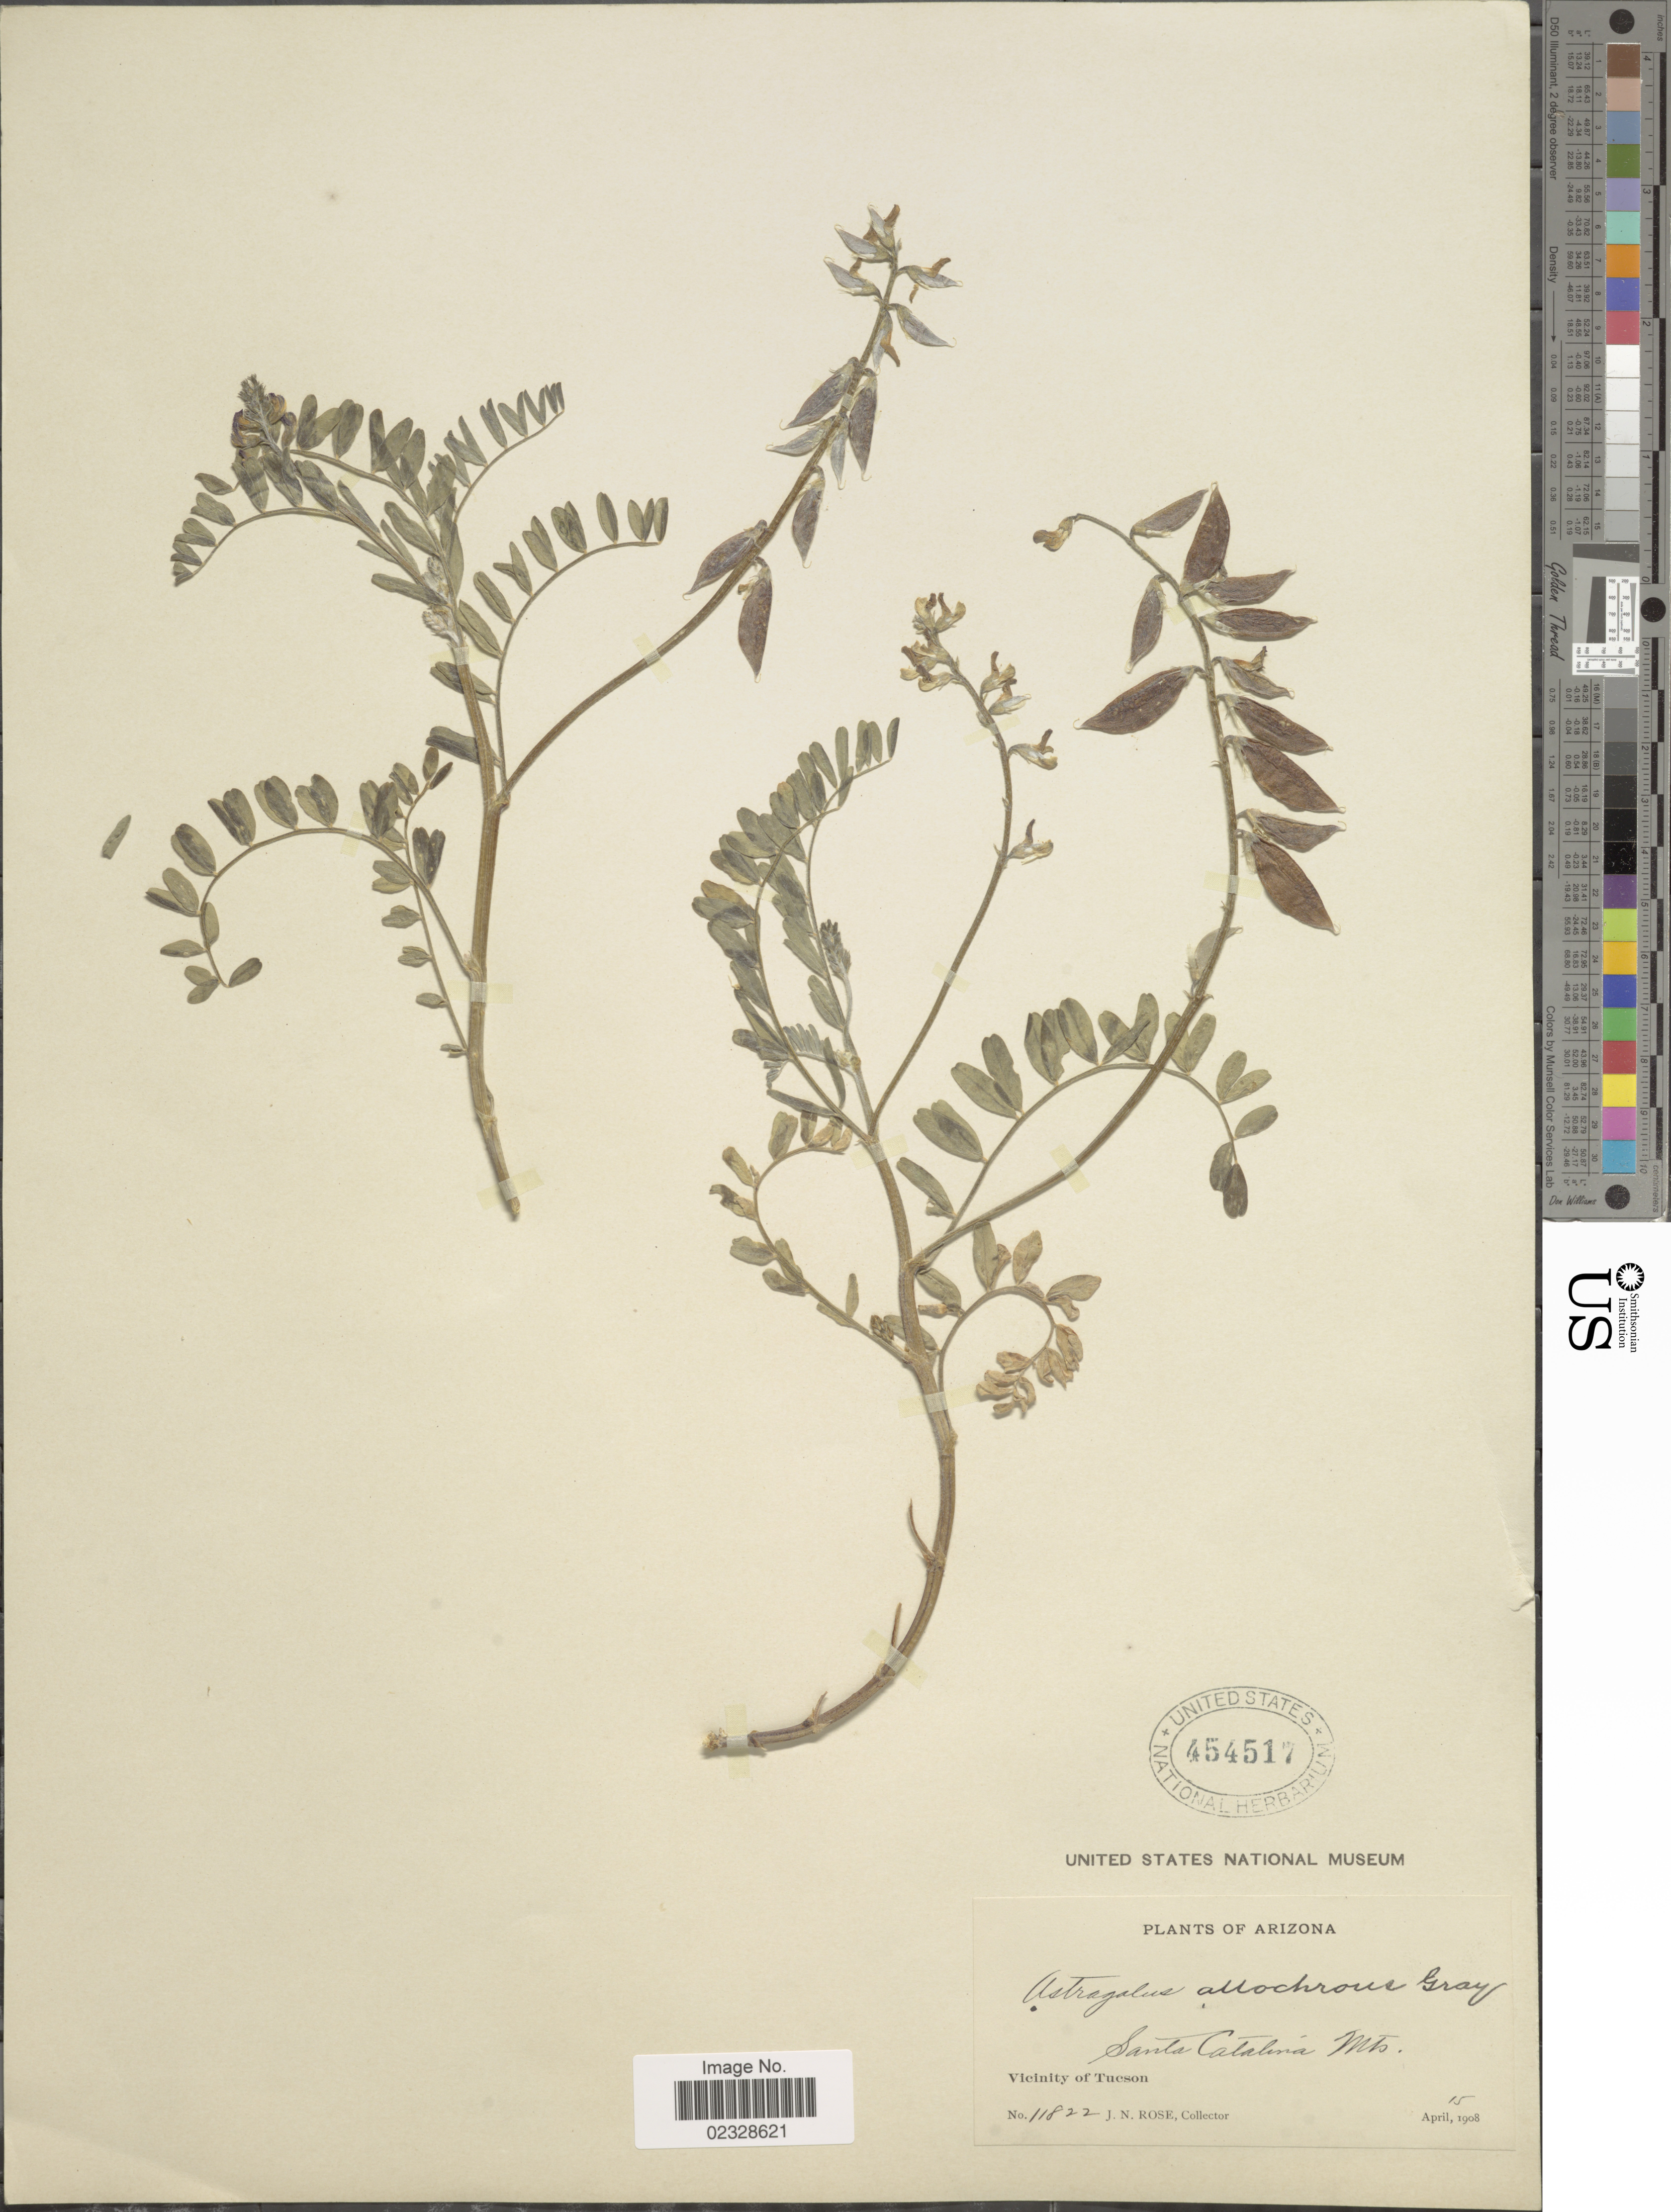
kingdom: Plantae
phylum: Tracheophyta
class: Magnoliopsida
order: Fabales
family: Fabaceae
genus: Astragalus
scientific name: Astragalus allochrous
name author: A. Gray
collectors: J. N. Rose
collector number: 11822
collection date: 1908-04-15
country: United States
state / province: Arizona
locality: Santa Catalina Mts. Vicinity of Tucson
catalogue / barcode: US 454517